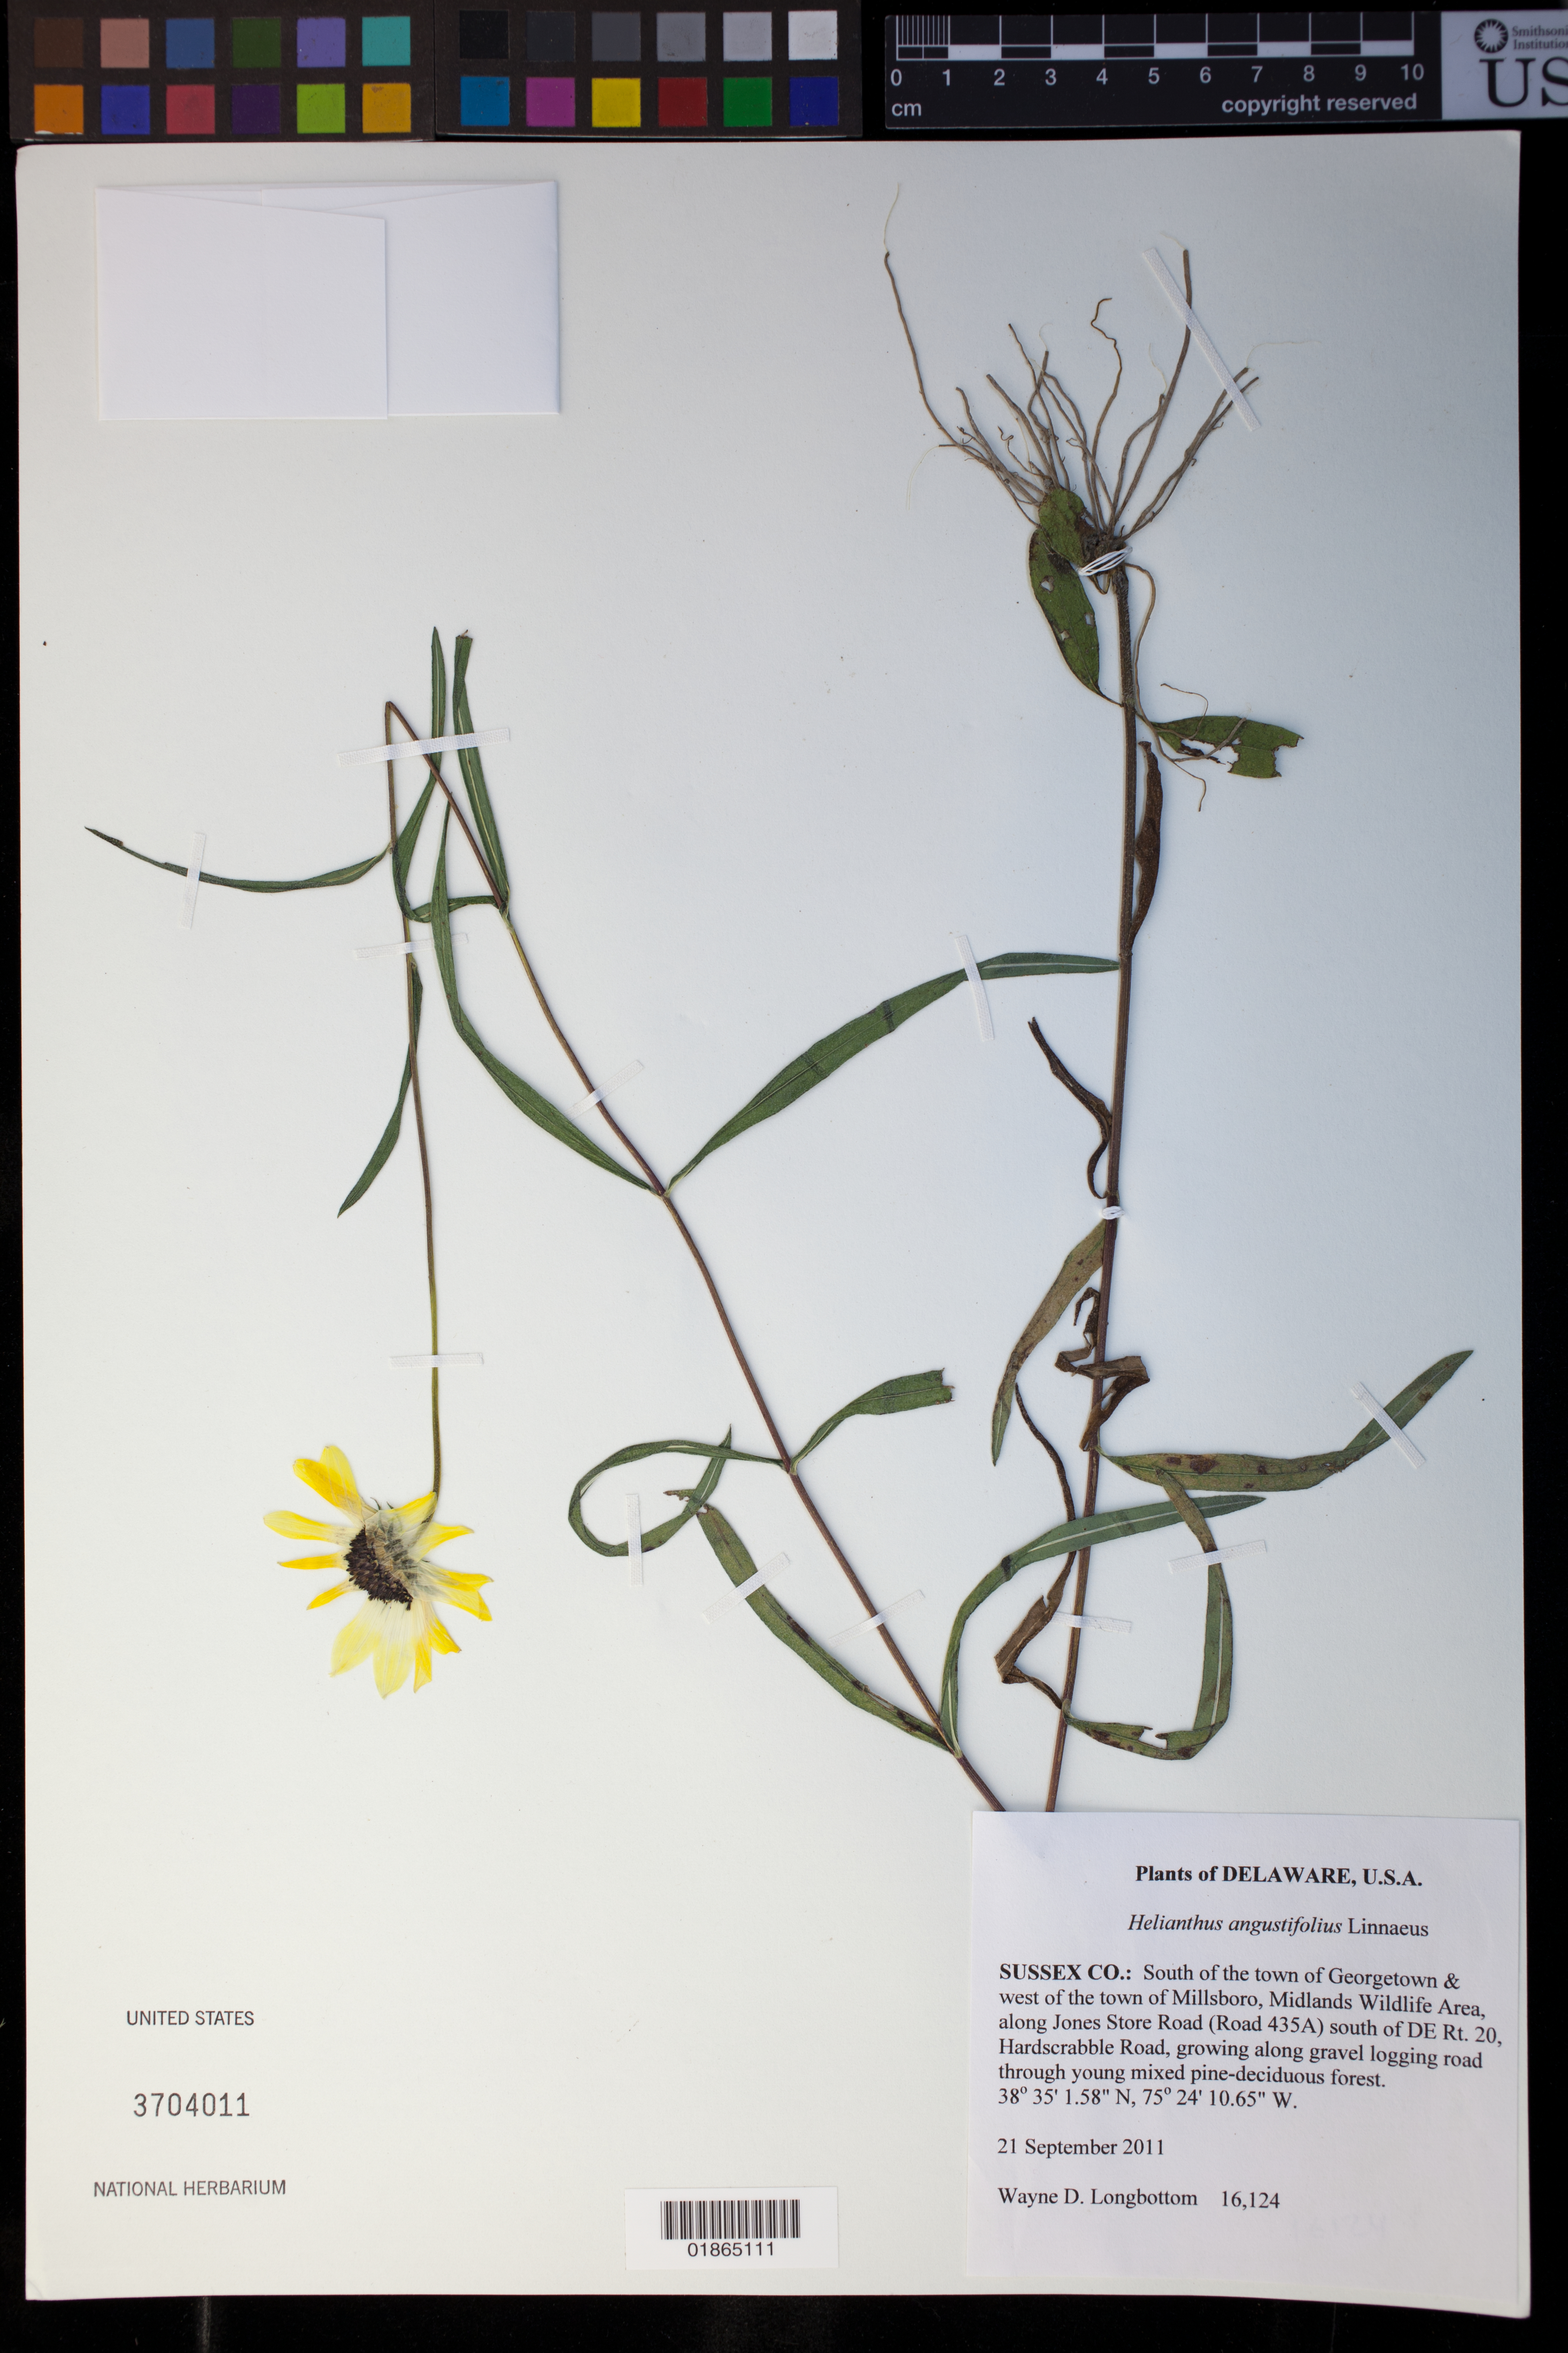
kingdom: Plantae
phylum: Tracheophyta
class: Magnoliopsida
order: Asterales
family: Asteraceae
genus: Helianthus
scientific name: Helianthus angustifolius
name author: L.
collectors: W. D. Longbottom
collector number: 16124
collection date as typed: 21 September 2011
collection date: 2011-09-21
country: United States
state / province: Maryland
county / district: Sussex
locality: South of the town of Georgetown & west of the town of Millsboro, Midlands Wildlife Area, along Jones Store Road (Road 435A) south of DE Rt. 20, Hardscrabble Road.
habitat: Growing along gravel logging road through young mixed pine-deciduous forest.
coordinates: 39 35 1.58 N, 75 24 10.65 W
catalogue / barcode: US 3704011